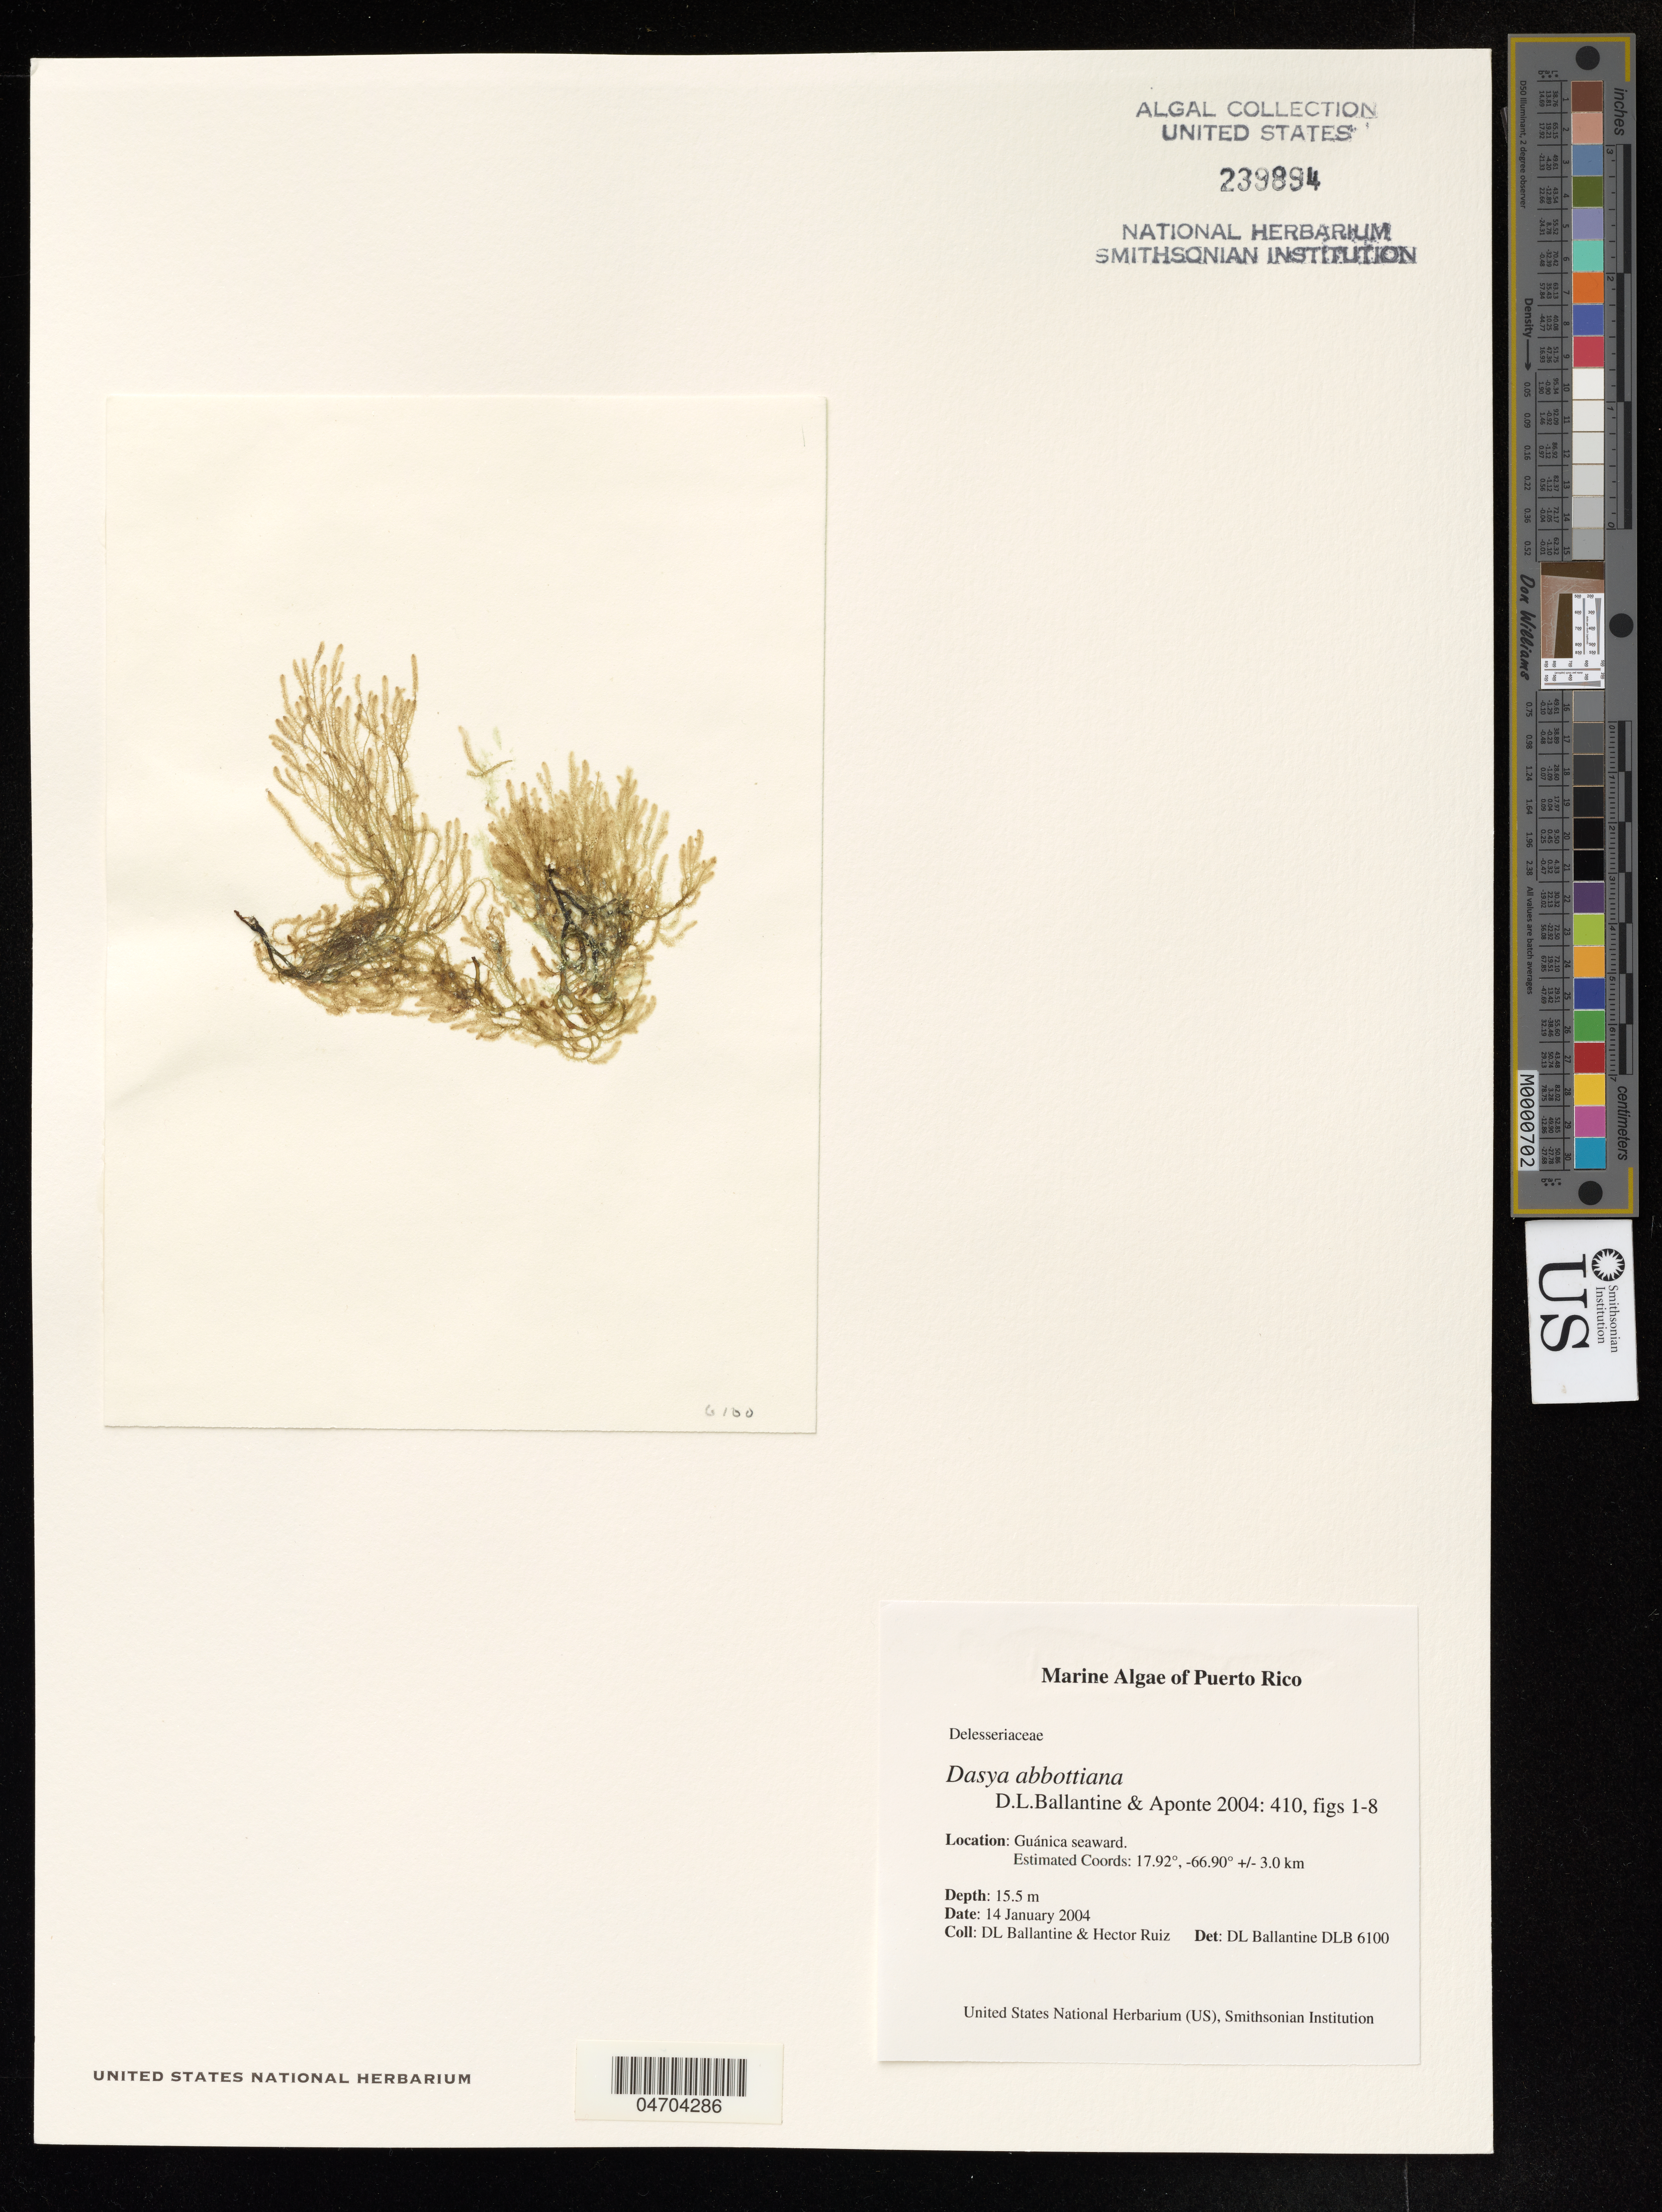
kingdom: Plantae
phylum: Rhodophyta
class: Florideophyceae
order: Ceramiales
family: Dasyaceae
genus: Dasya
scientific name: Dasya abbottiana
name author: D.L. Ballant. & N.E.Aponte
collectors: D. Ballantine & H. Ruiz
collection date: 2004-01-14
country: Puerto Rico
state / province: Guánica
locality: Guánica seaward.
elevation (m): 15.5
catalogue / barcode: US 239894